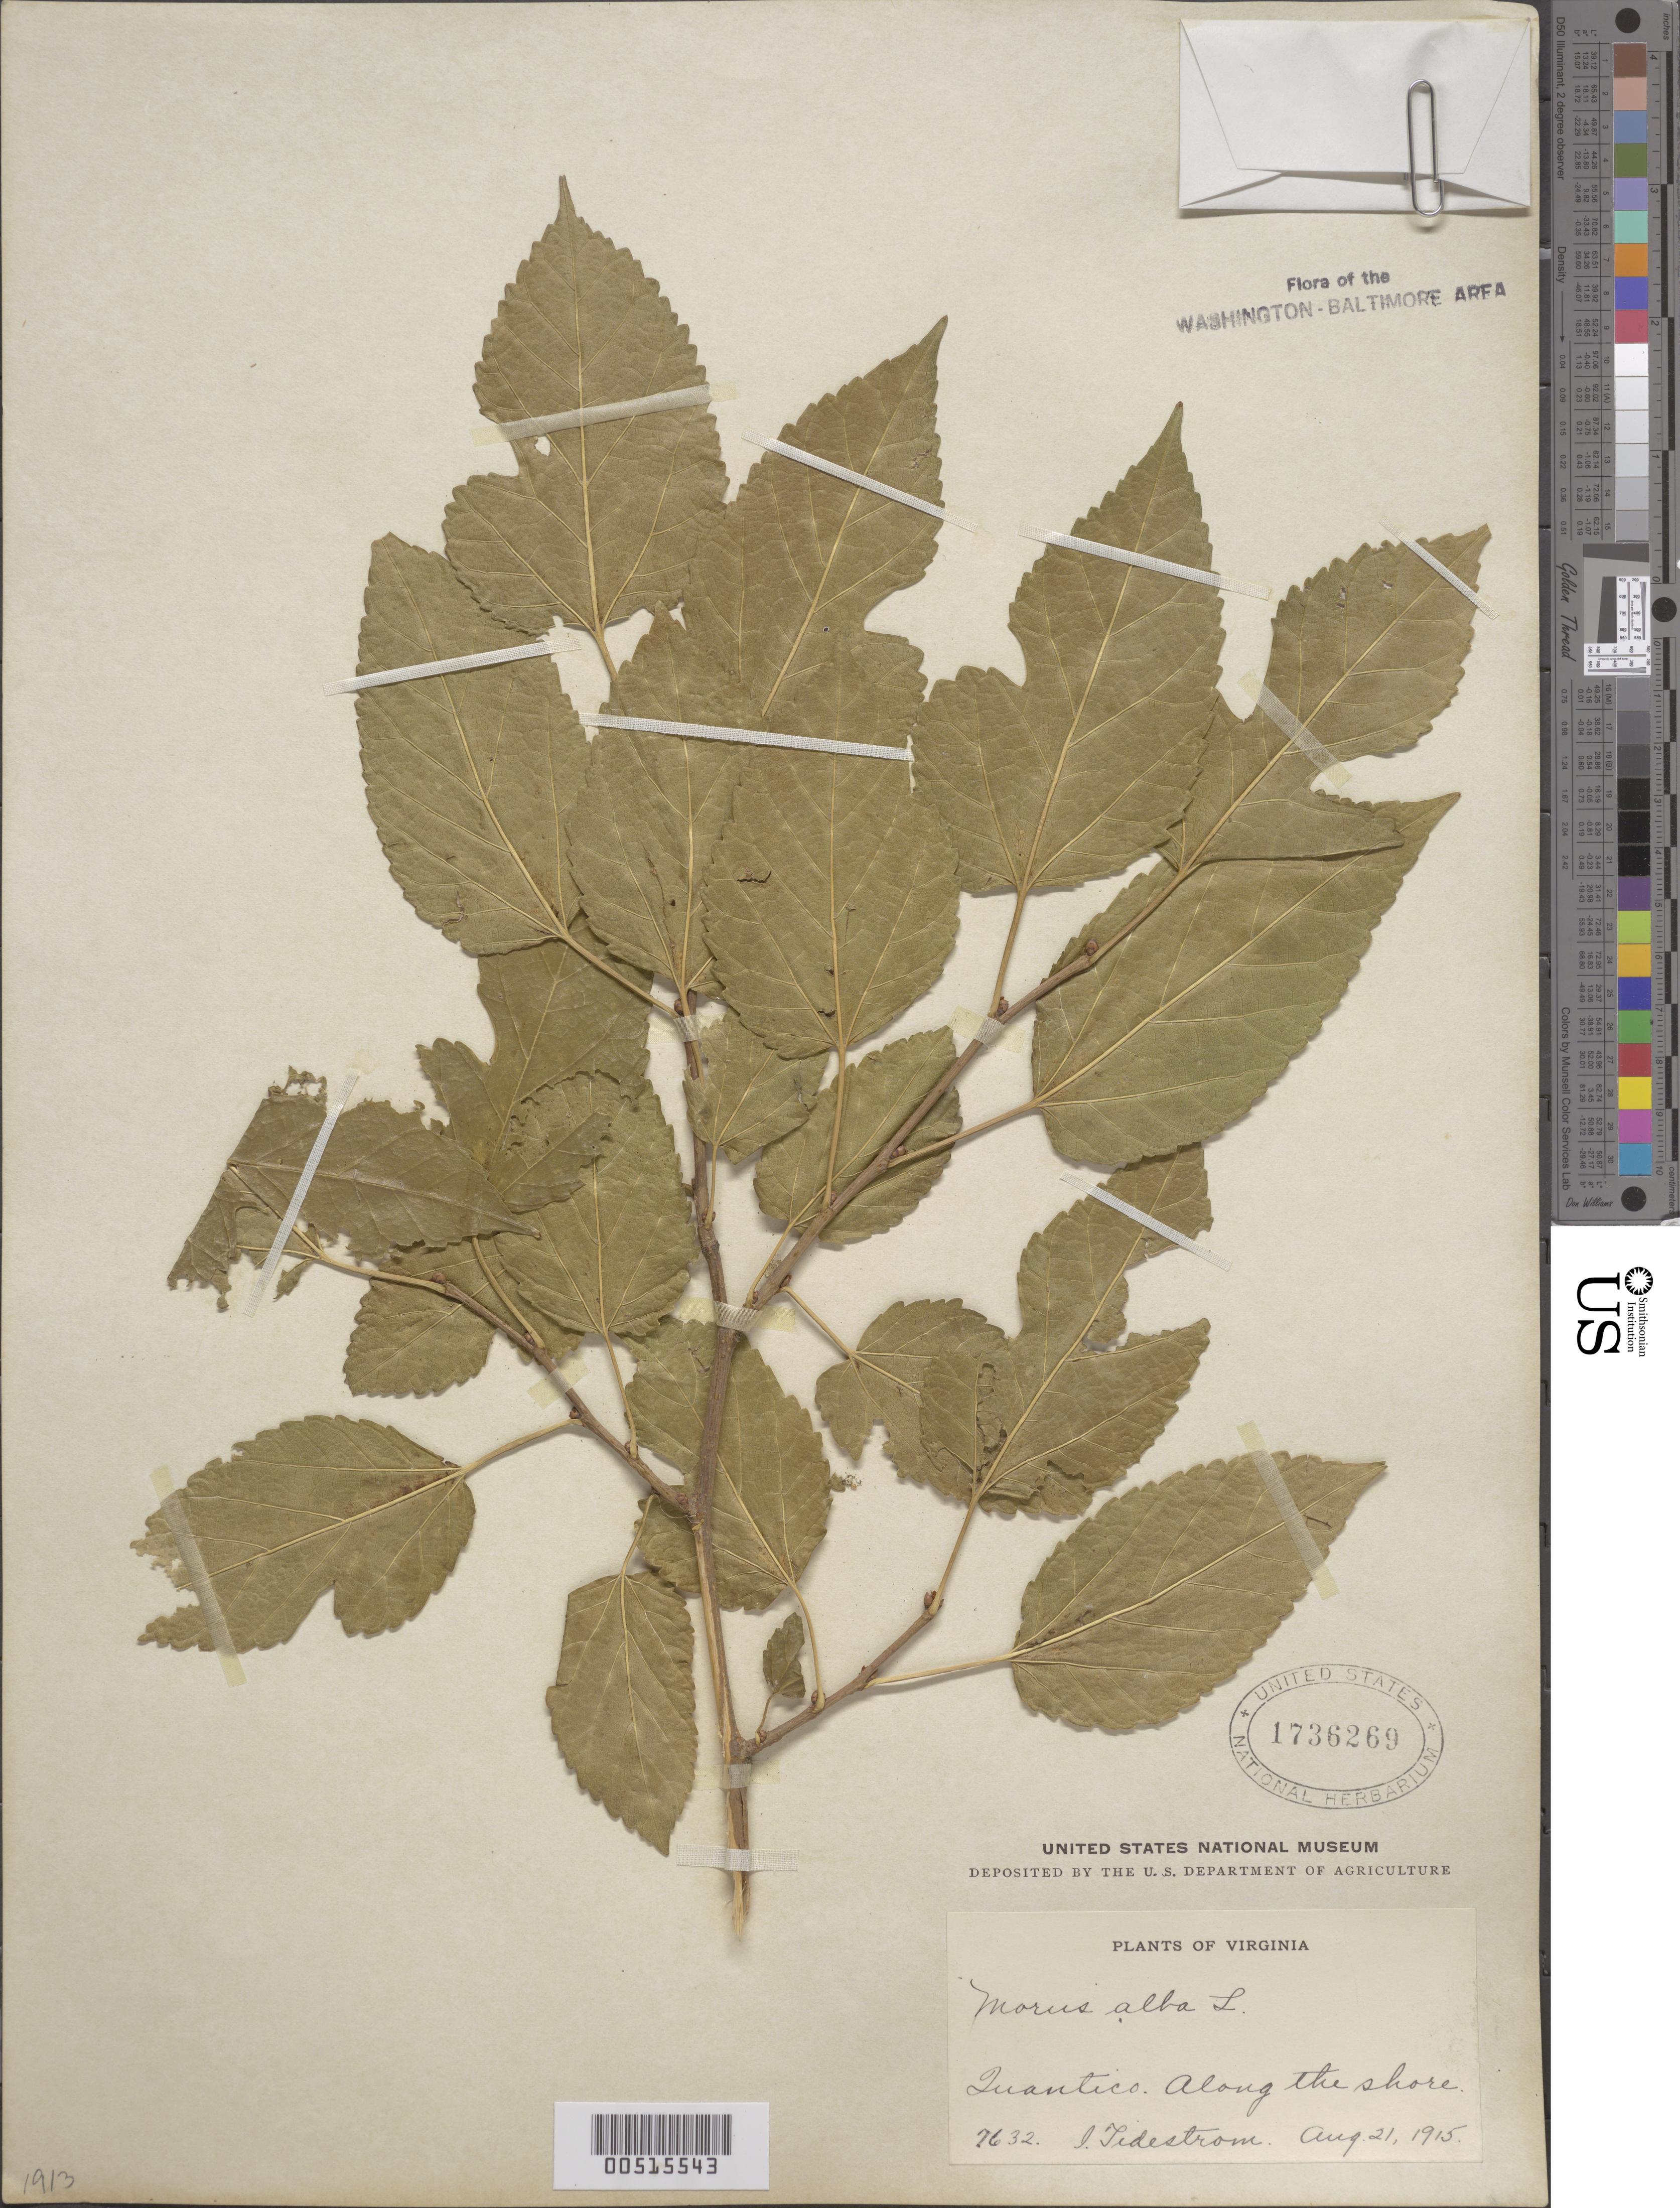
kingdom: Plantae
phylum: Tracheophyta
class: Magnoliopsida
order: Rosales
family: Moraceae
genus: Morus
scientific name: Morus alba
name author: L.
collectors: I. F. Tidestrom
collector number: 7632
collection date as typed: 21 Aug 1915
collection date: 1915-08-21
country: United States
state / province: Virginia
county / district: Prince William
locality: Quantico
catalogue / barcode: US 1736269